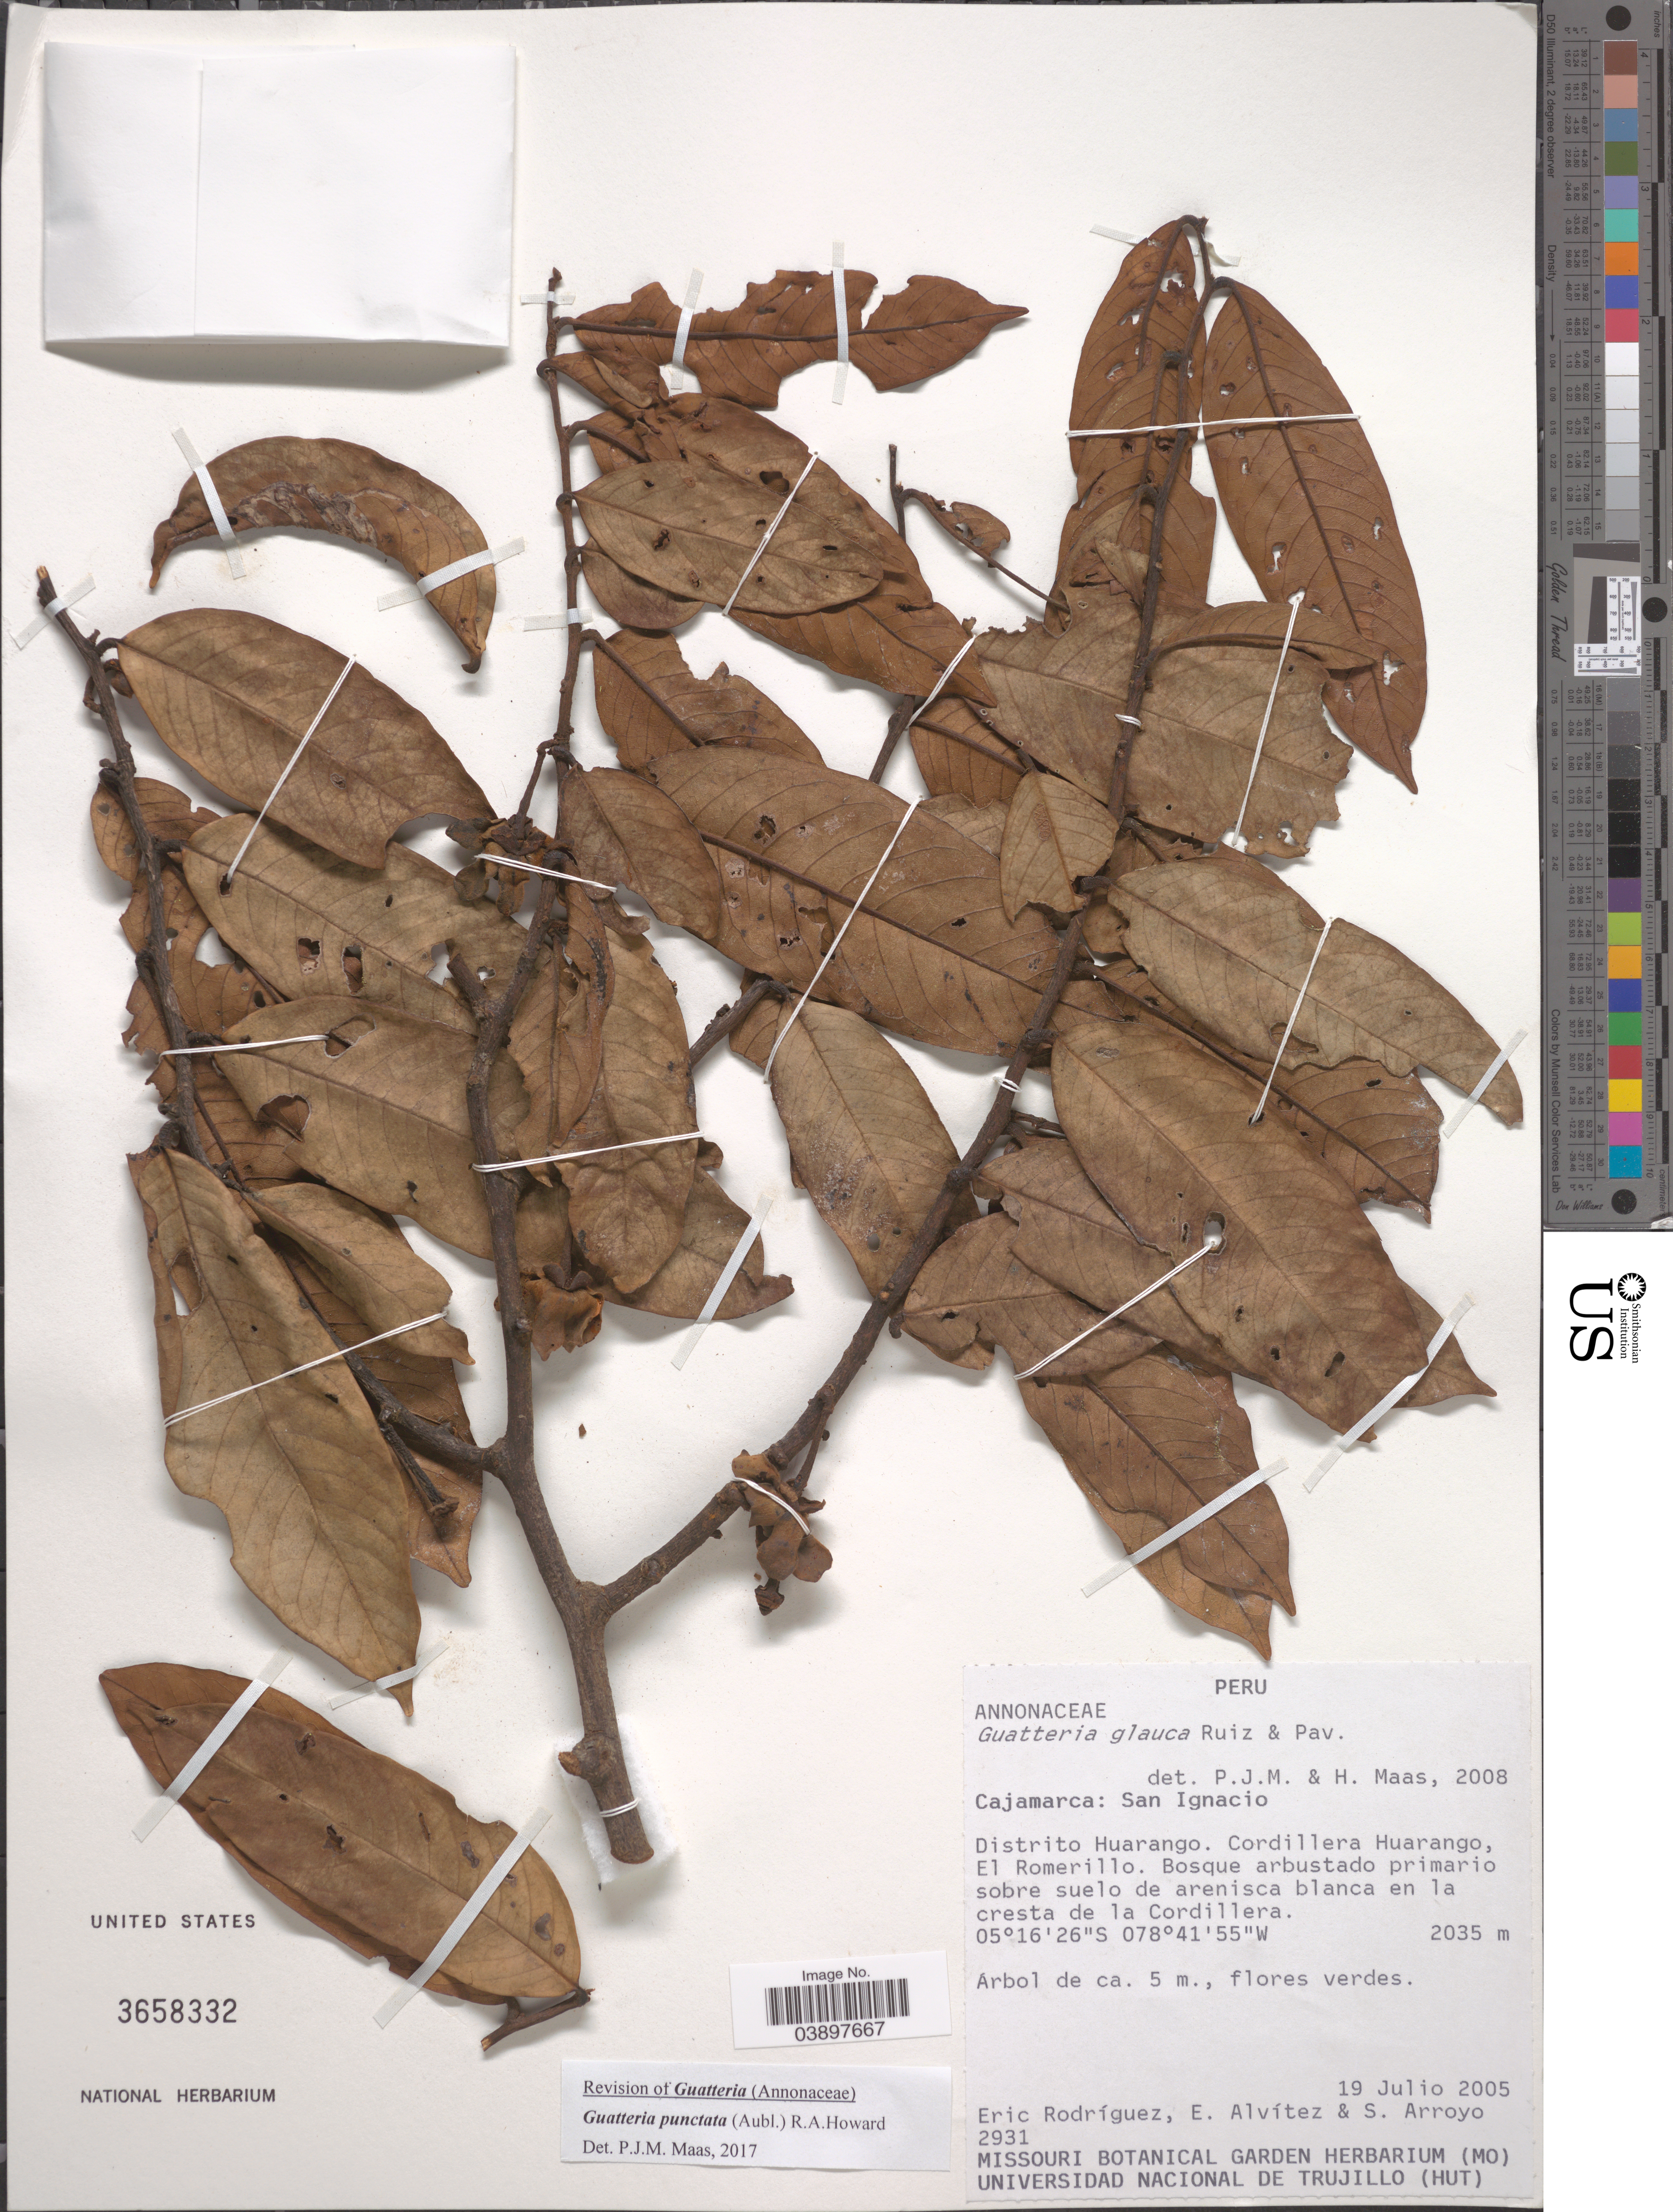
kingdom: Plantae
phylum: Tracheophyta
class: Magnoliopsida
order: Magnoliales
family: Annonaceae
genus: Guatteria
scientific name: Guatteria punctata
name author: (Aubl.) R.A. Howard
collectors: E. Rodriguez, E. Alvitez I. & Arroyo, S.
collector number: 2931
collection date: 2005-07-19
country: Peru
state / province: Cajamarca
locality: San Ignacio. Distrito Huarango. Cordillera Huarango, El Romerillo.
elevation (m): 2035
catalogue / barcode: US 3658332